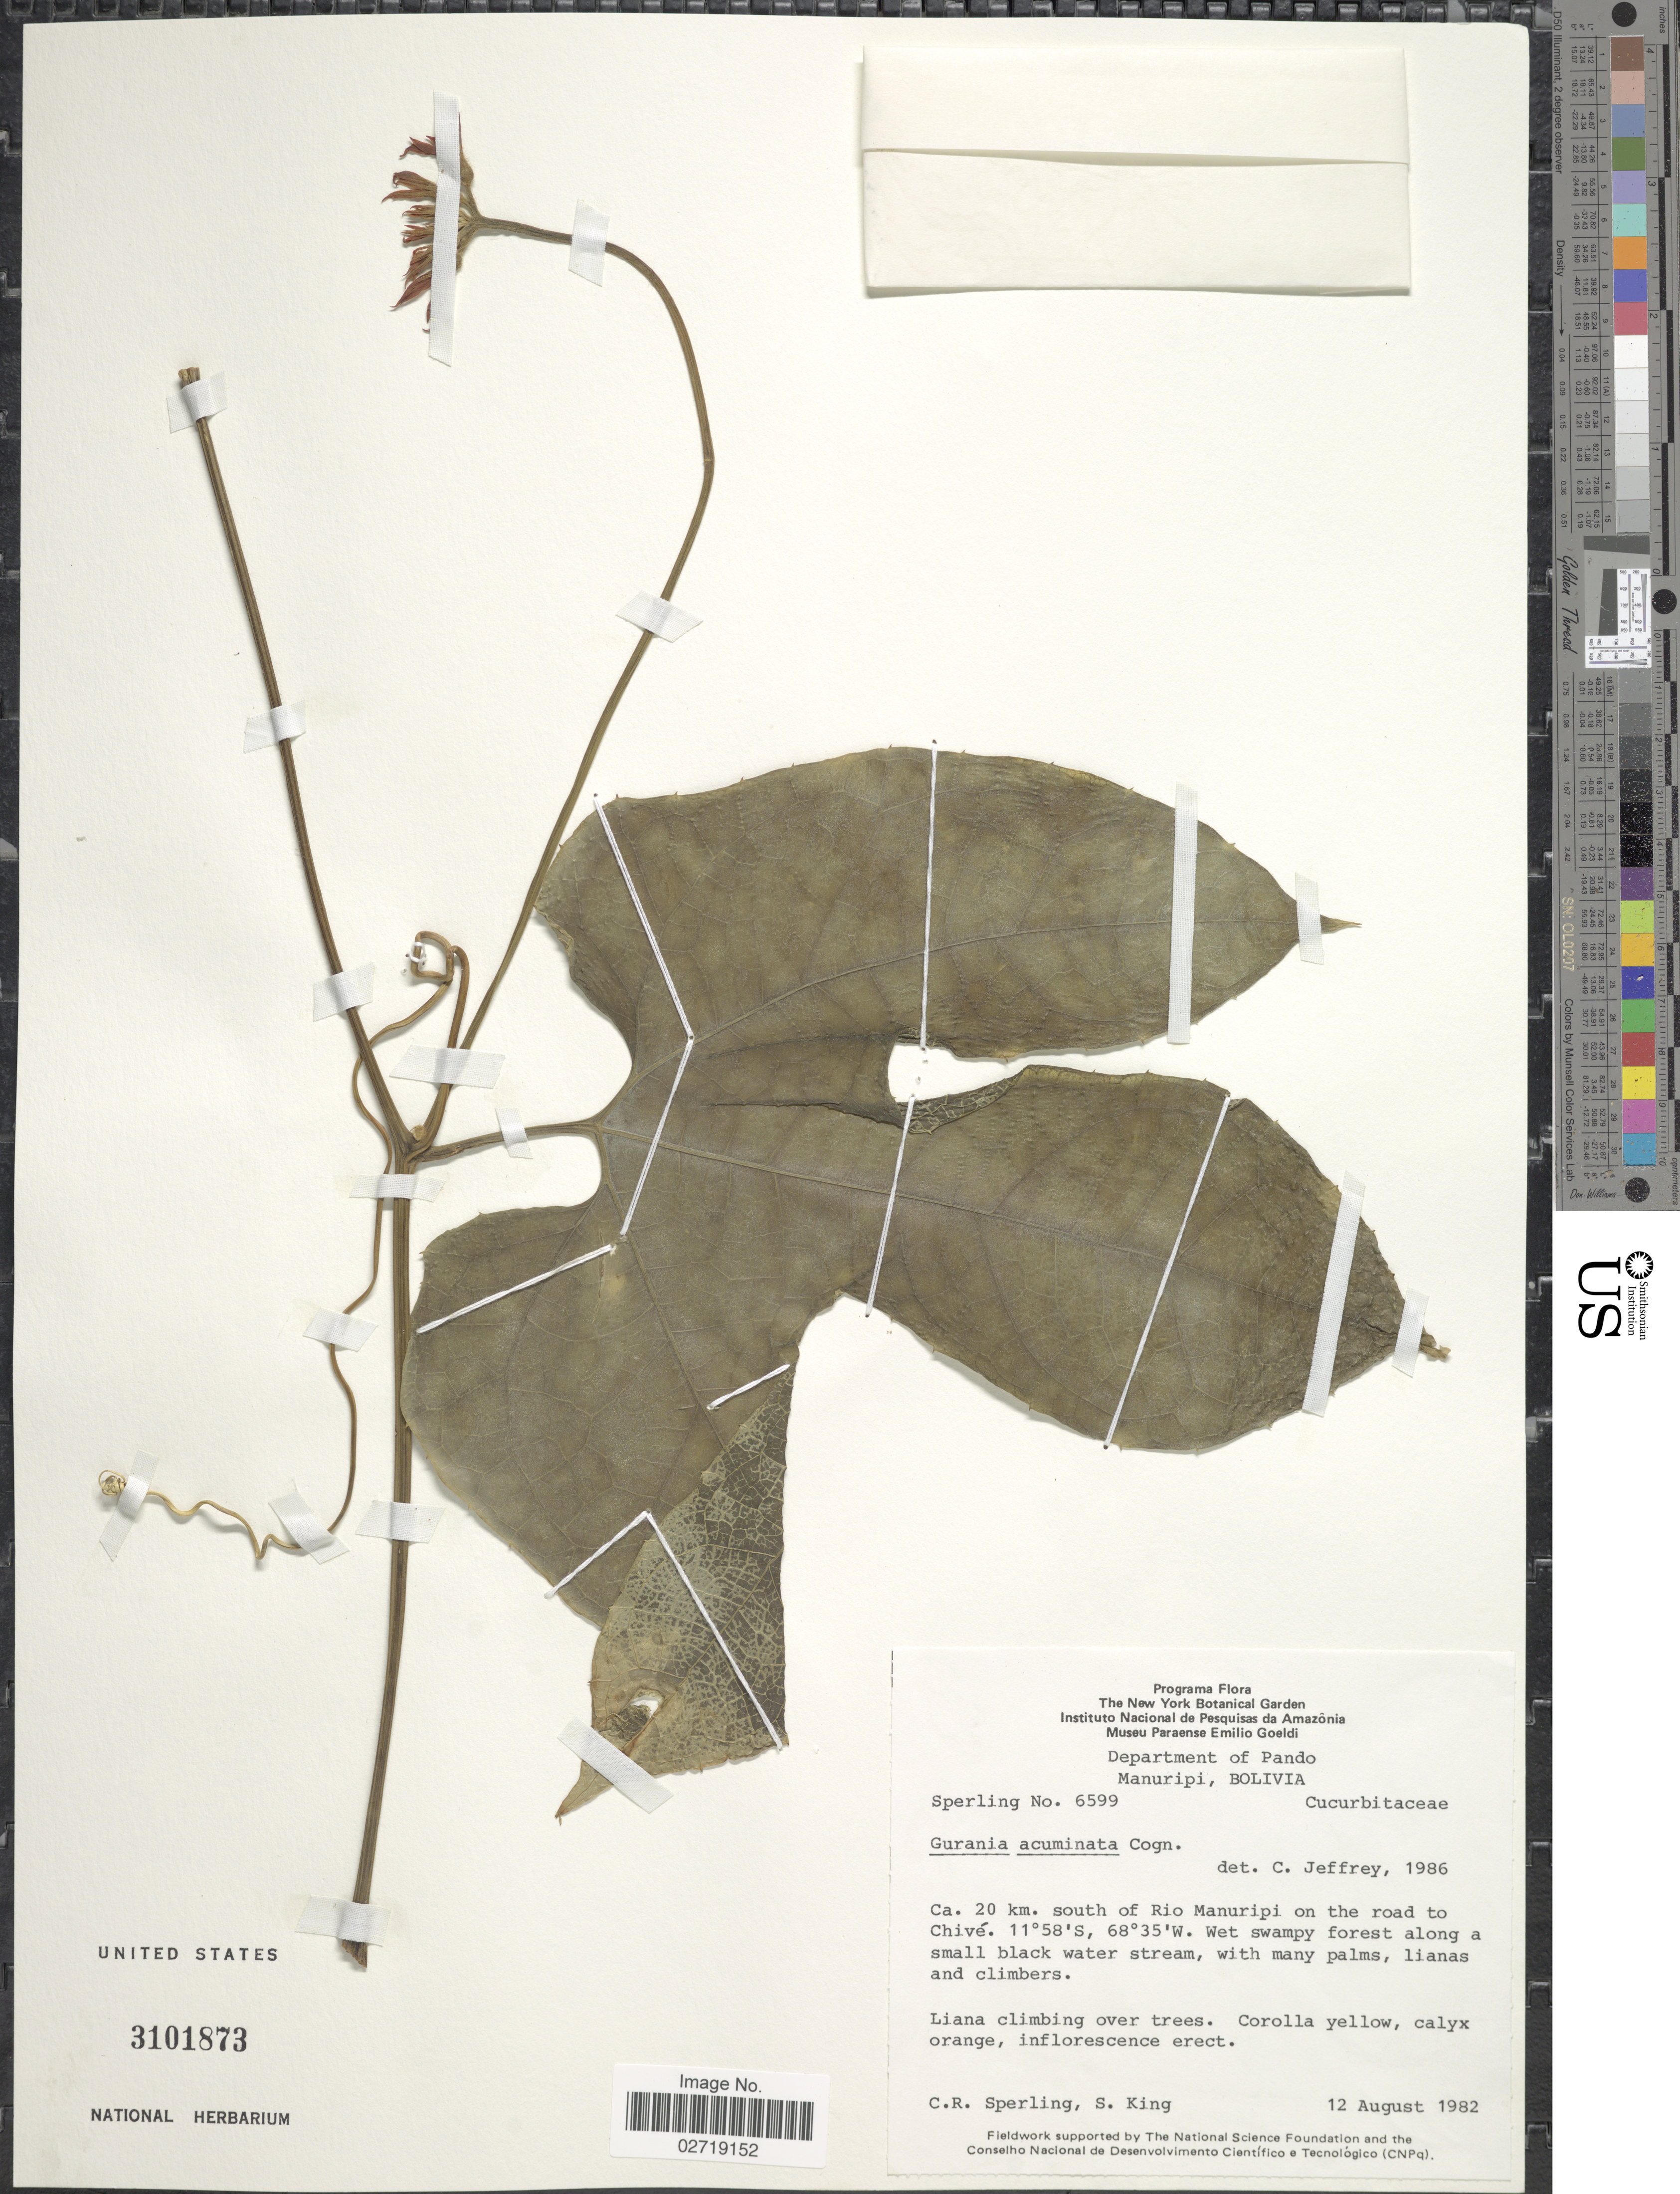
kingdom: Plantae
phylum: Tracheophyta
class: Magnoliopsida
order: Cucurbitales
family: Cucurbitaceae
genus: Gurania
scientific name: Gurania acuminata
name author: Cogn.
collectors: C. R. Sperling & S. King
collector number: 6599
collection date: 1982-08-12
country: Bolivia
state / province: Pando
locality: Manuripi. Ca. 20 km. south of Rio Manuripi on the road to Chive.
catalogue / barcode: US 3101873